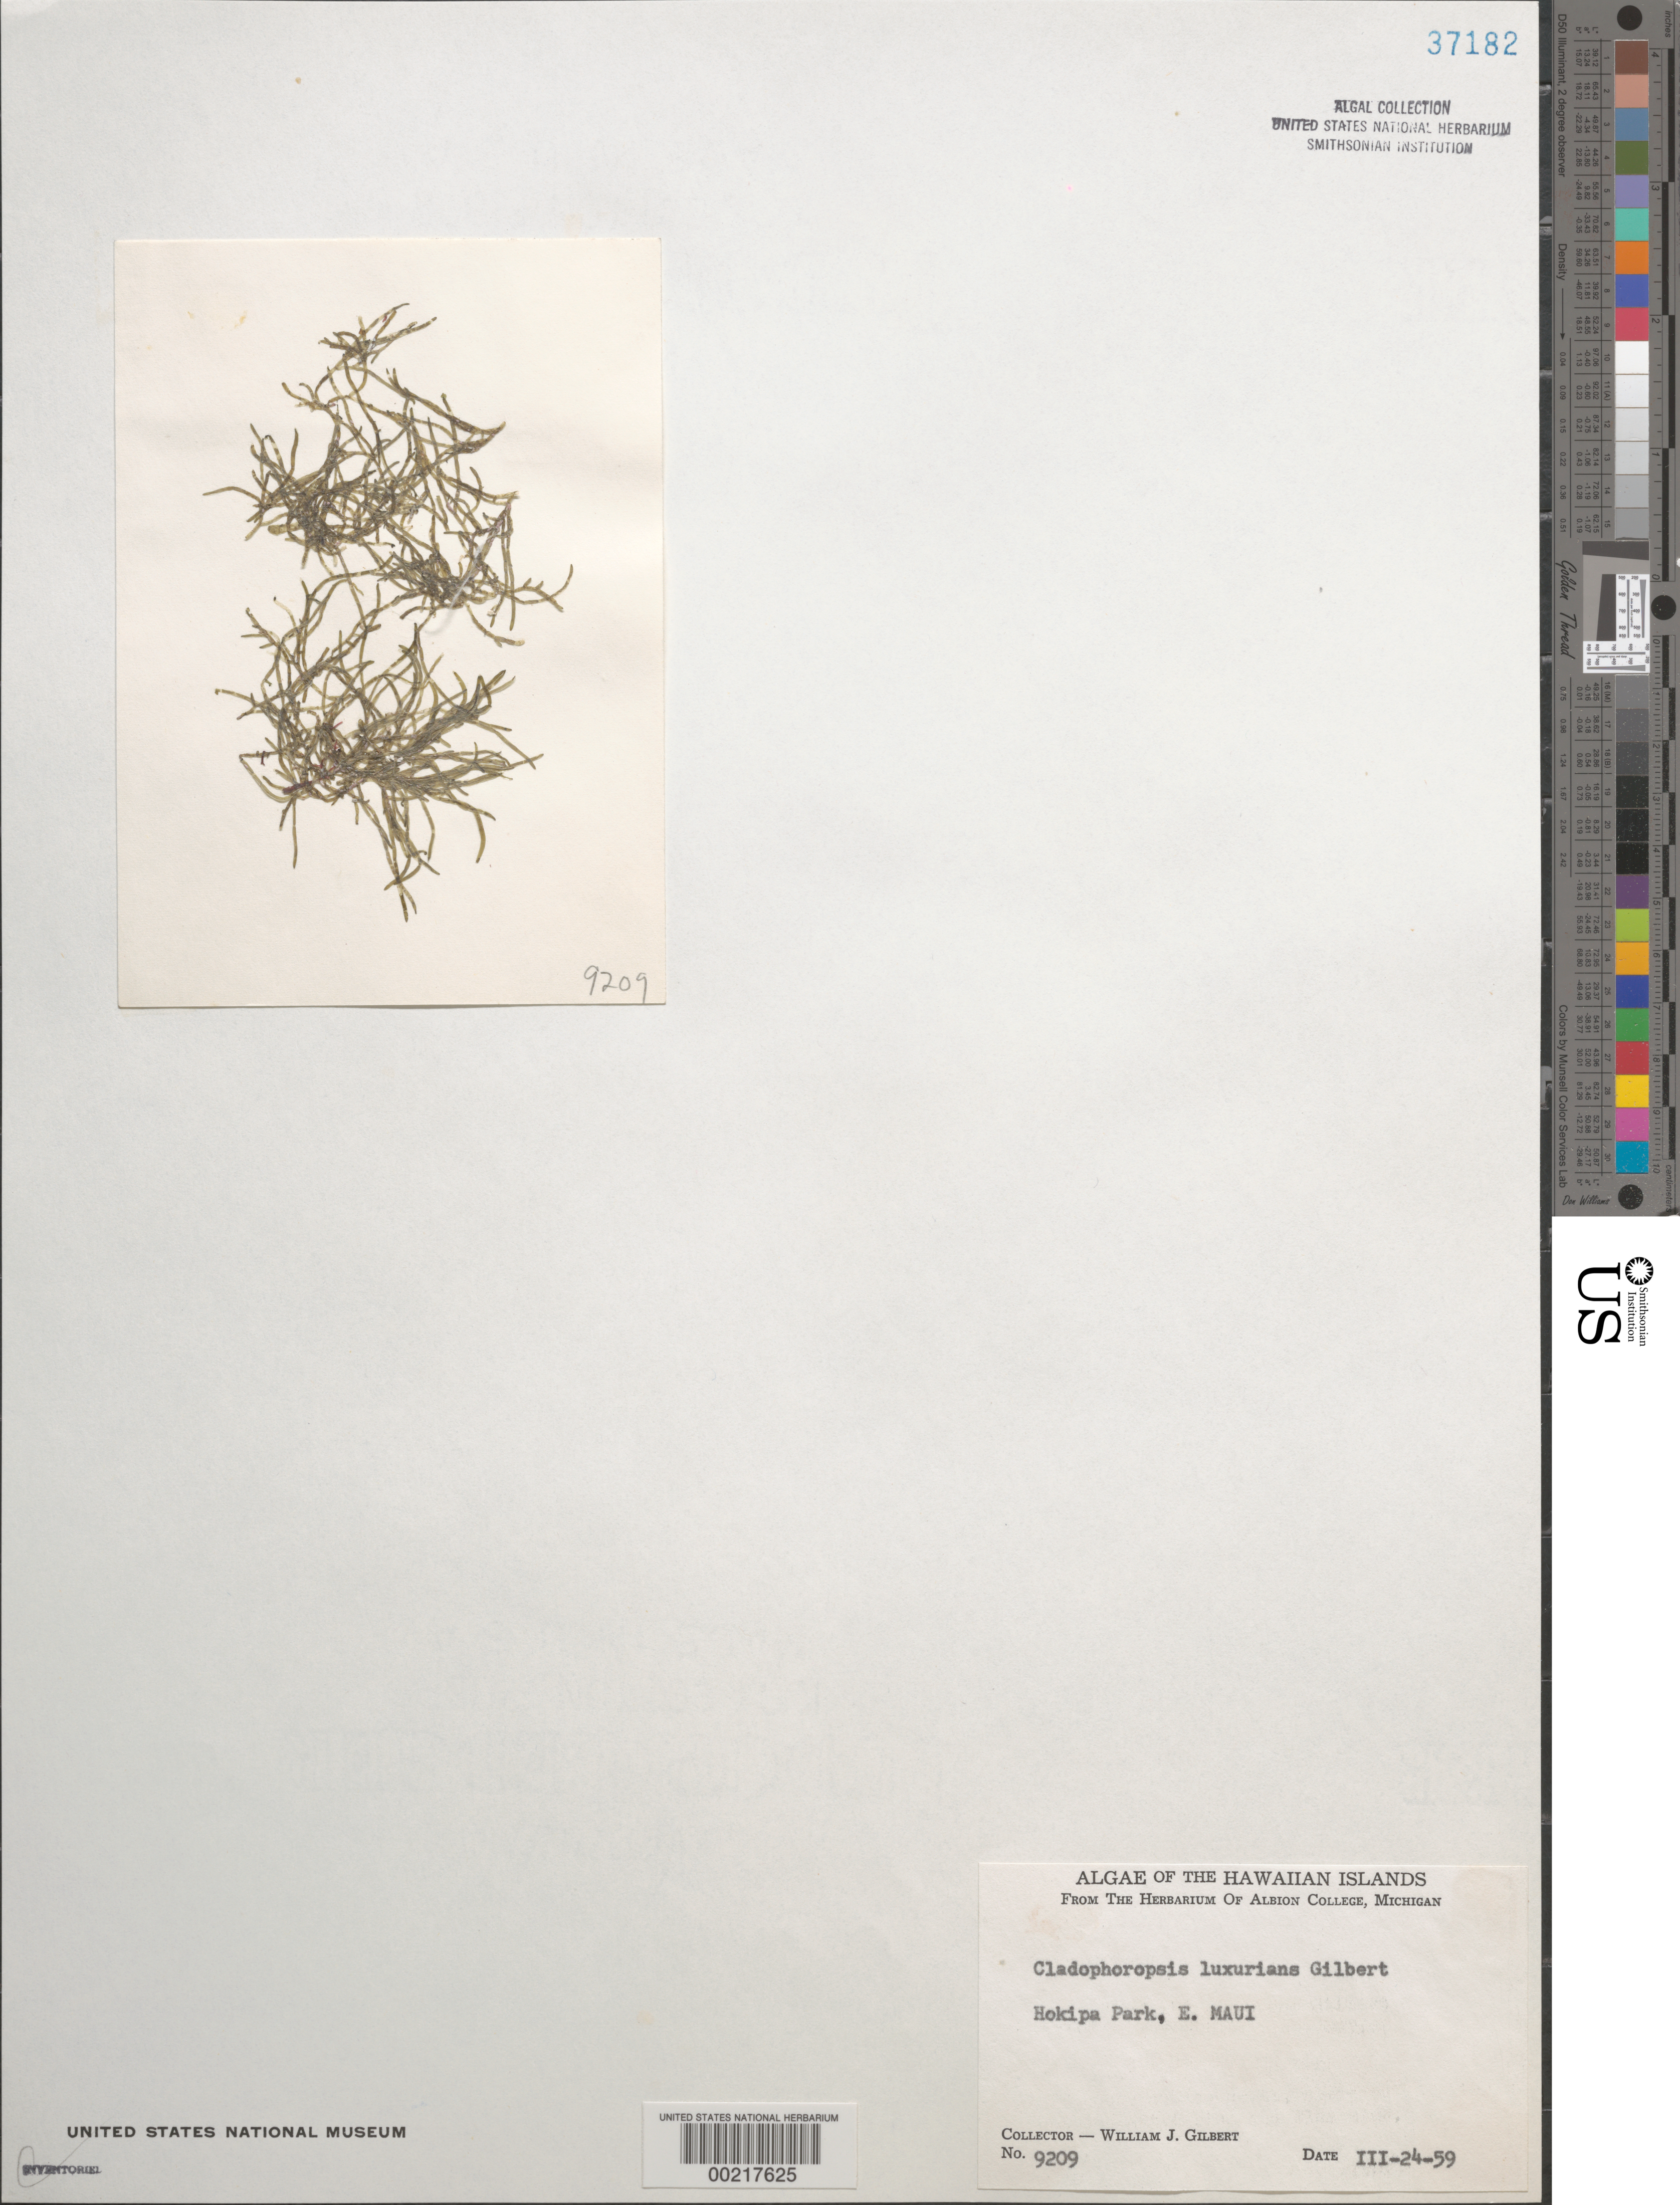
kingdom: Plantae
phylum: Chlorophyta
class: Ulvophyceae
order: Cladophorales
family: Cladophoraceae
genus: Cladophora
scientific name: Cladophora fuliginosa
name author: Kütz.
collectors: W. J. Gilbert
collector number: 9209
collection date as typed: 24 Mar 1959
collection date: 1959-03-24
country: United States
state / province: Hawaii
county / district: Maui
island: Maui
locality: Hookipa Park (Hokipa Park), Hookipa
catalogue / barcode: US 37182